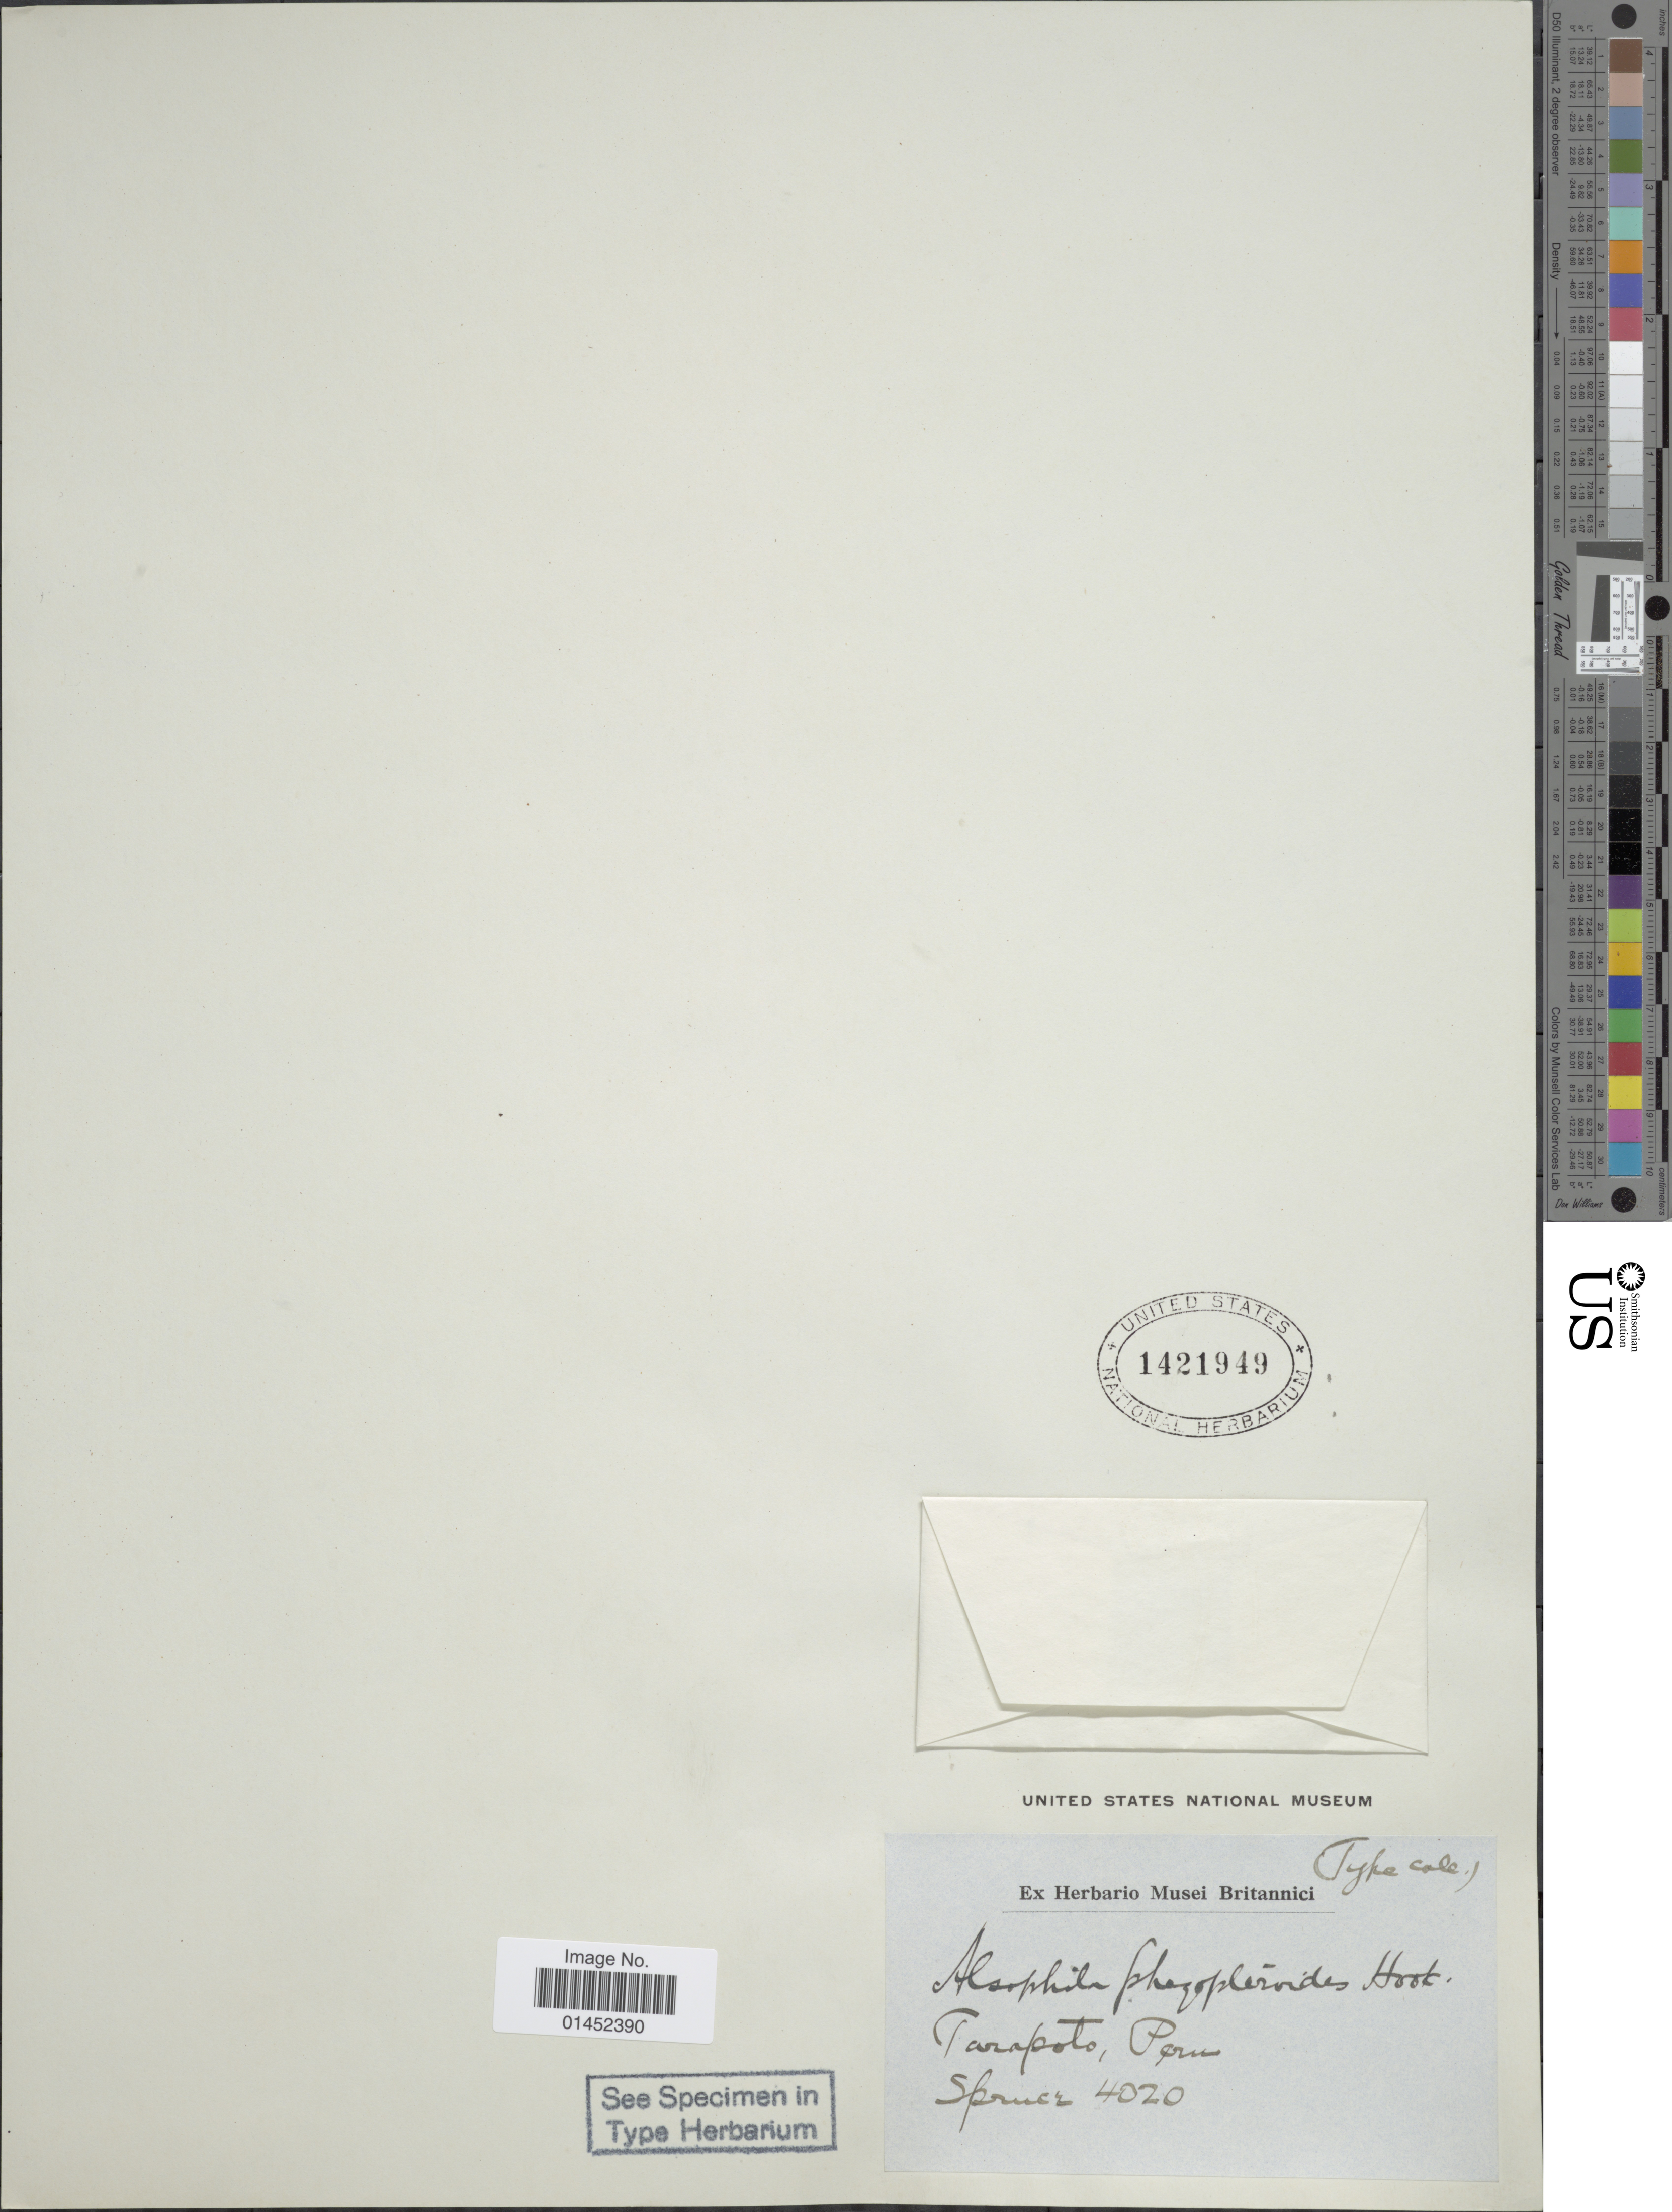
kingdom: Plantae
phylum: Tracheophyta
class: Polypodiopsida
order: Cyatheales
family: Cyatheaceae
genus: Cyathea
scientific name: Cyathea phegopteroides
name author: (Hook.) Domin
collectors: -. Spruce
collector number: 4020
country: Peru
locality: Tarapoto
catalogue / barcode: US 1421949